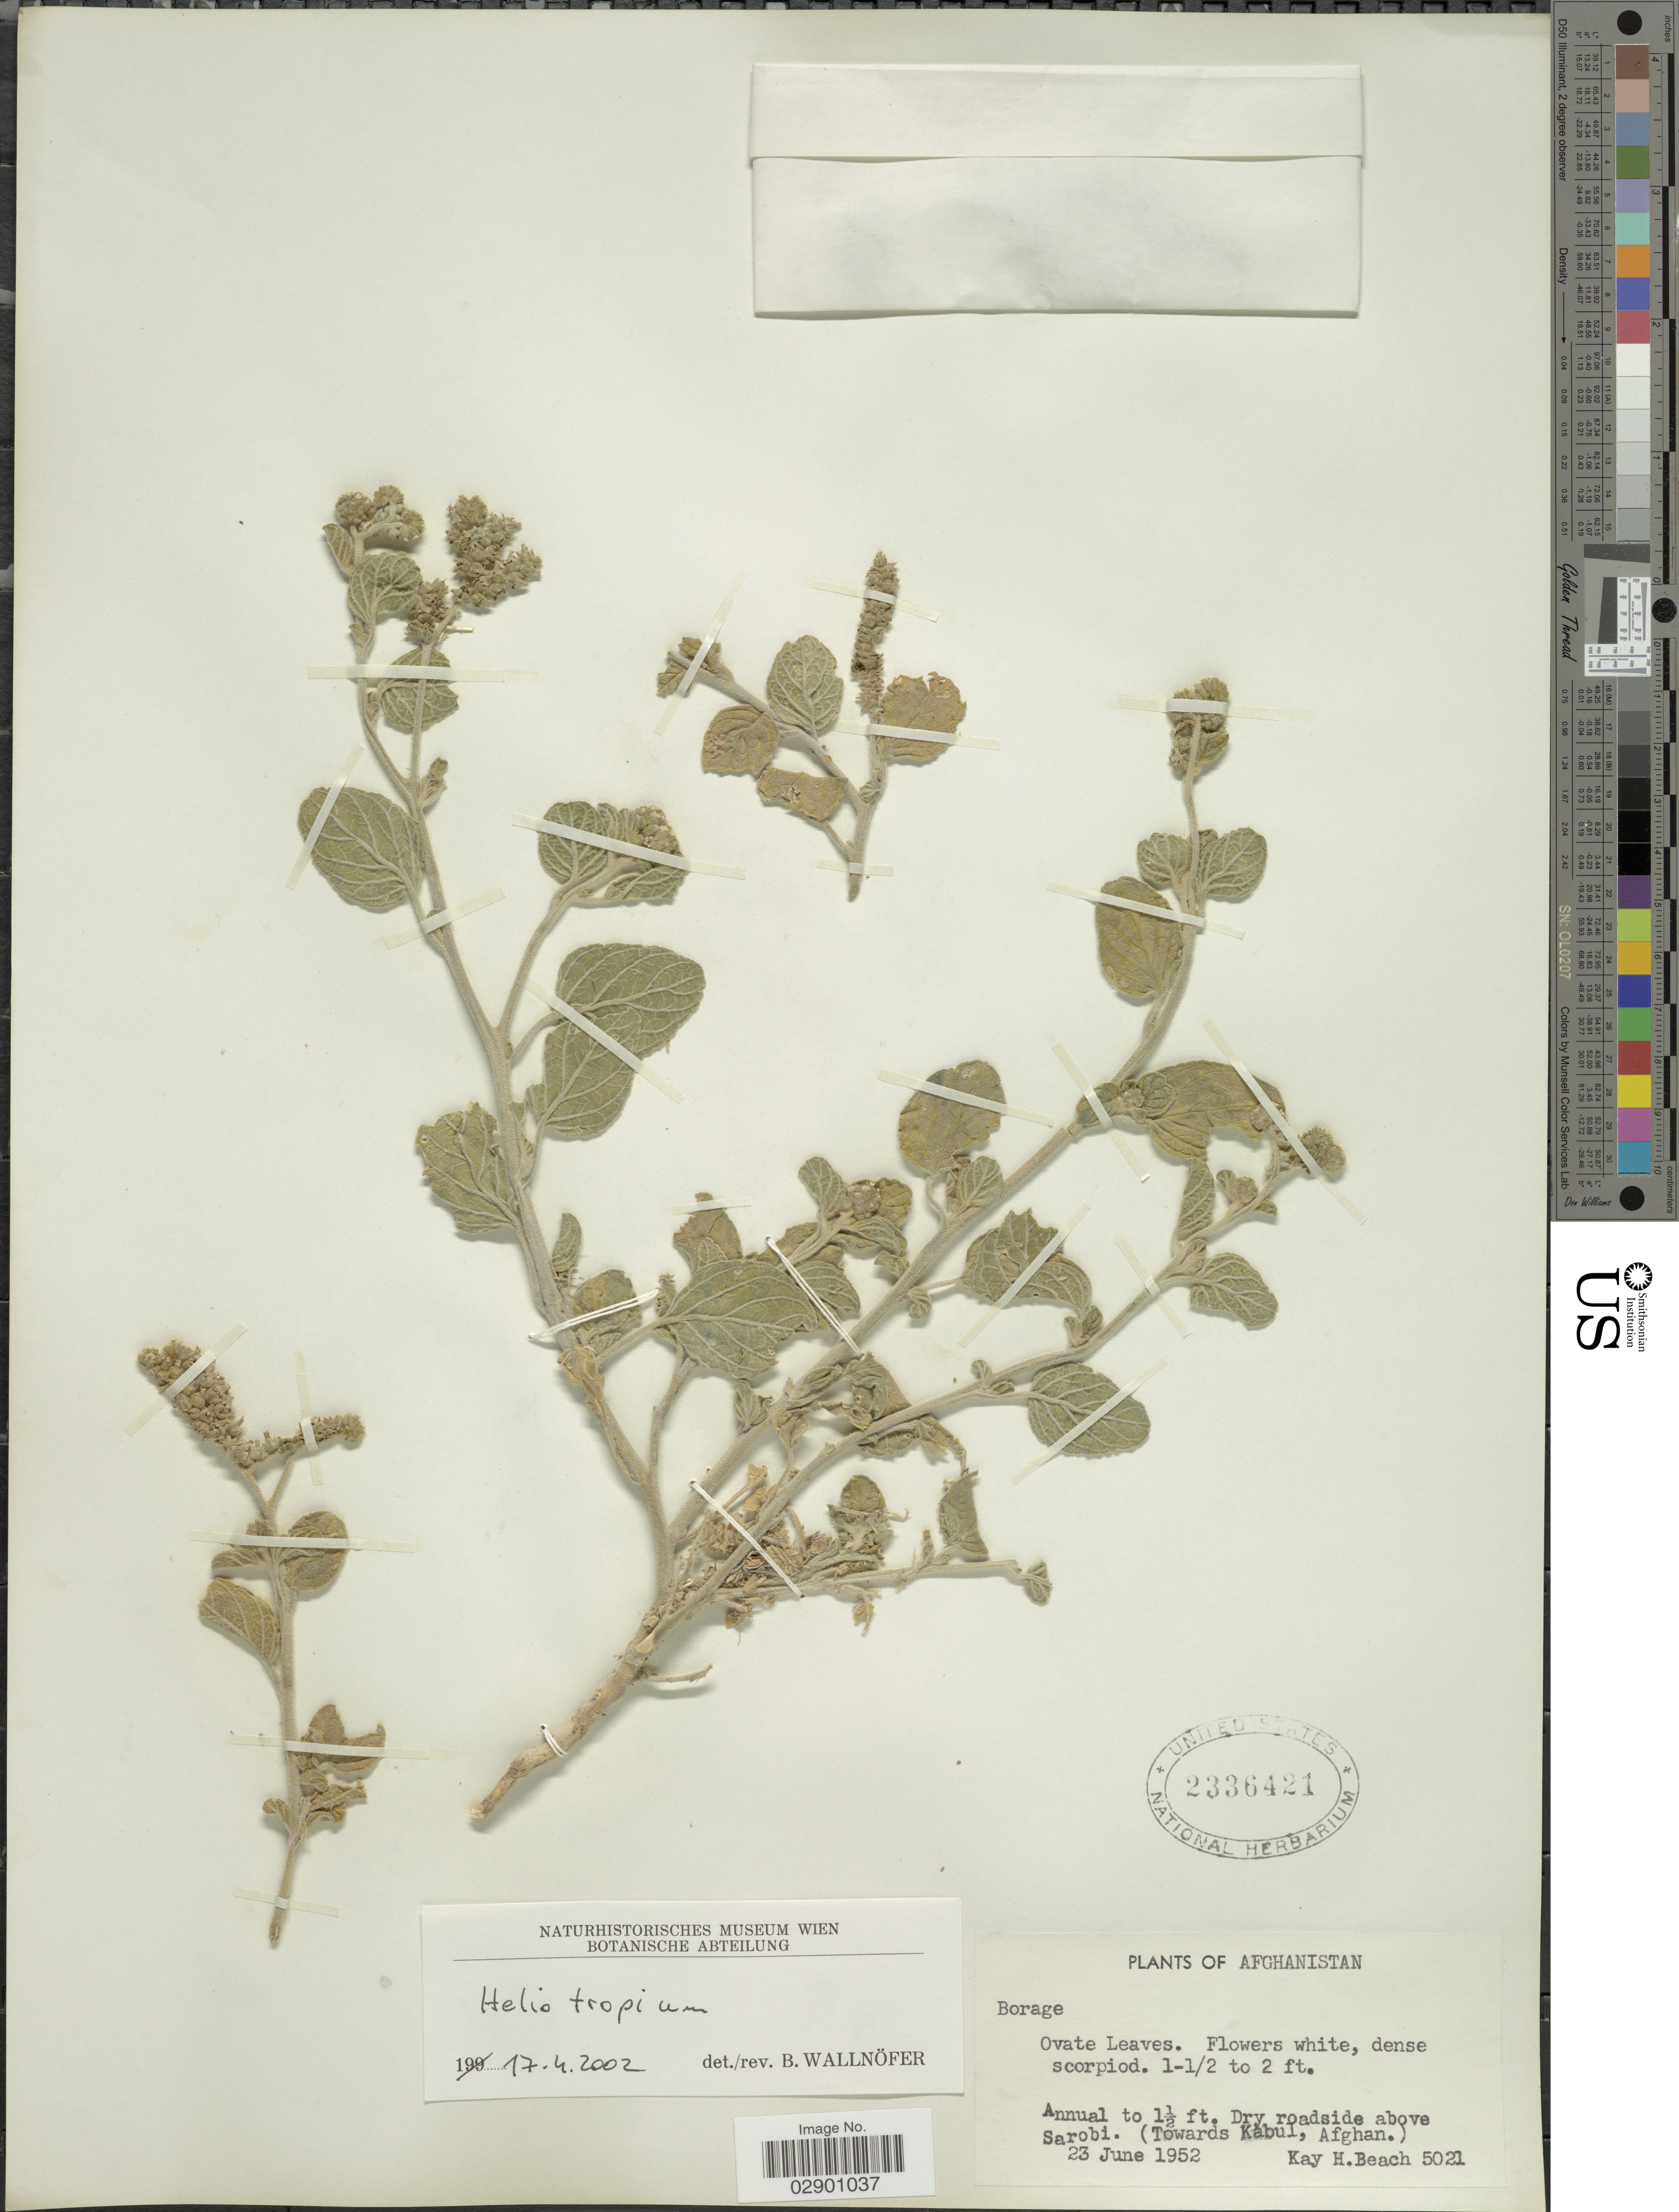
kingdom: Plantae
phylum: Tracheophyta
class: Magnoliopsida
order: Boraginales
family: Heliotropiaceae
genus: Heliotropium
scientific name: Heliotropium sp.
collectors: K. H. Beach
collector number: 5021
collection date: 1952-06-23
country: Afghanistan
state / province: Kabul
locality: Dry roadside above Sarobi. (Towards Kabul, Afghan.).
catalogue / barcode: US 2336421